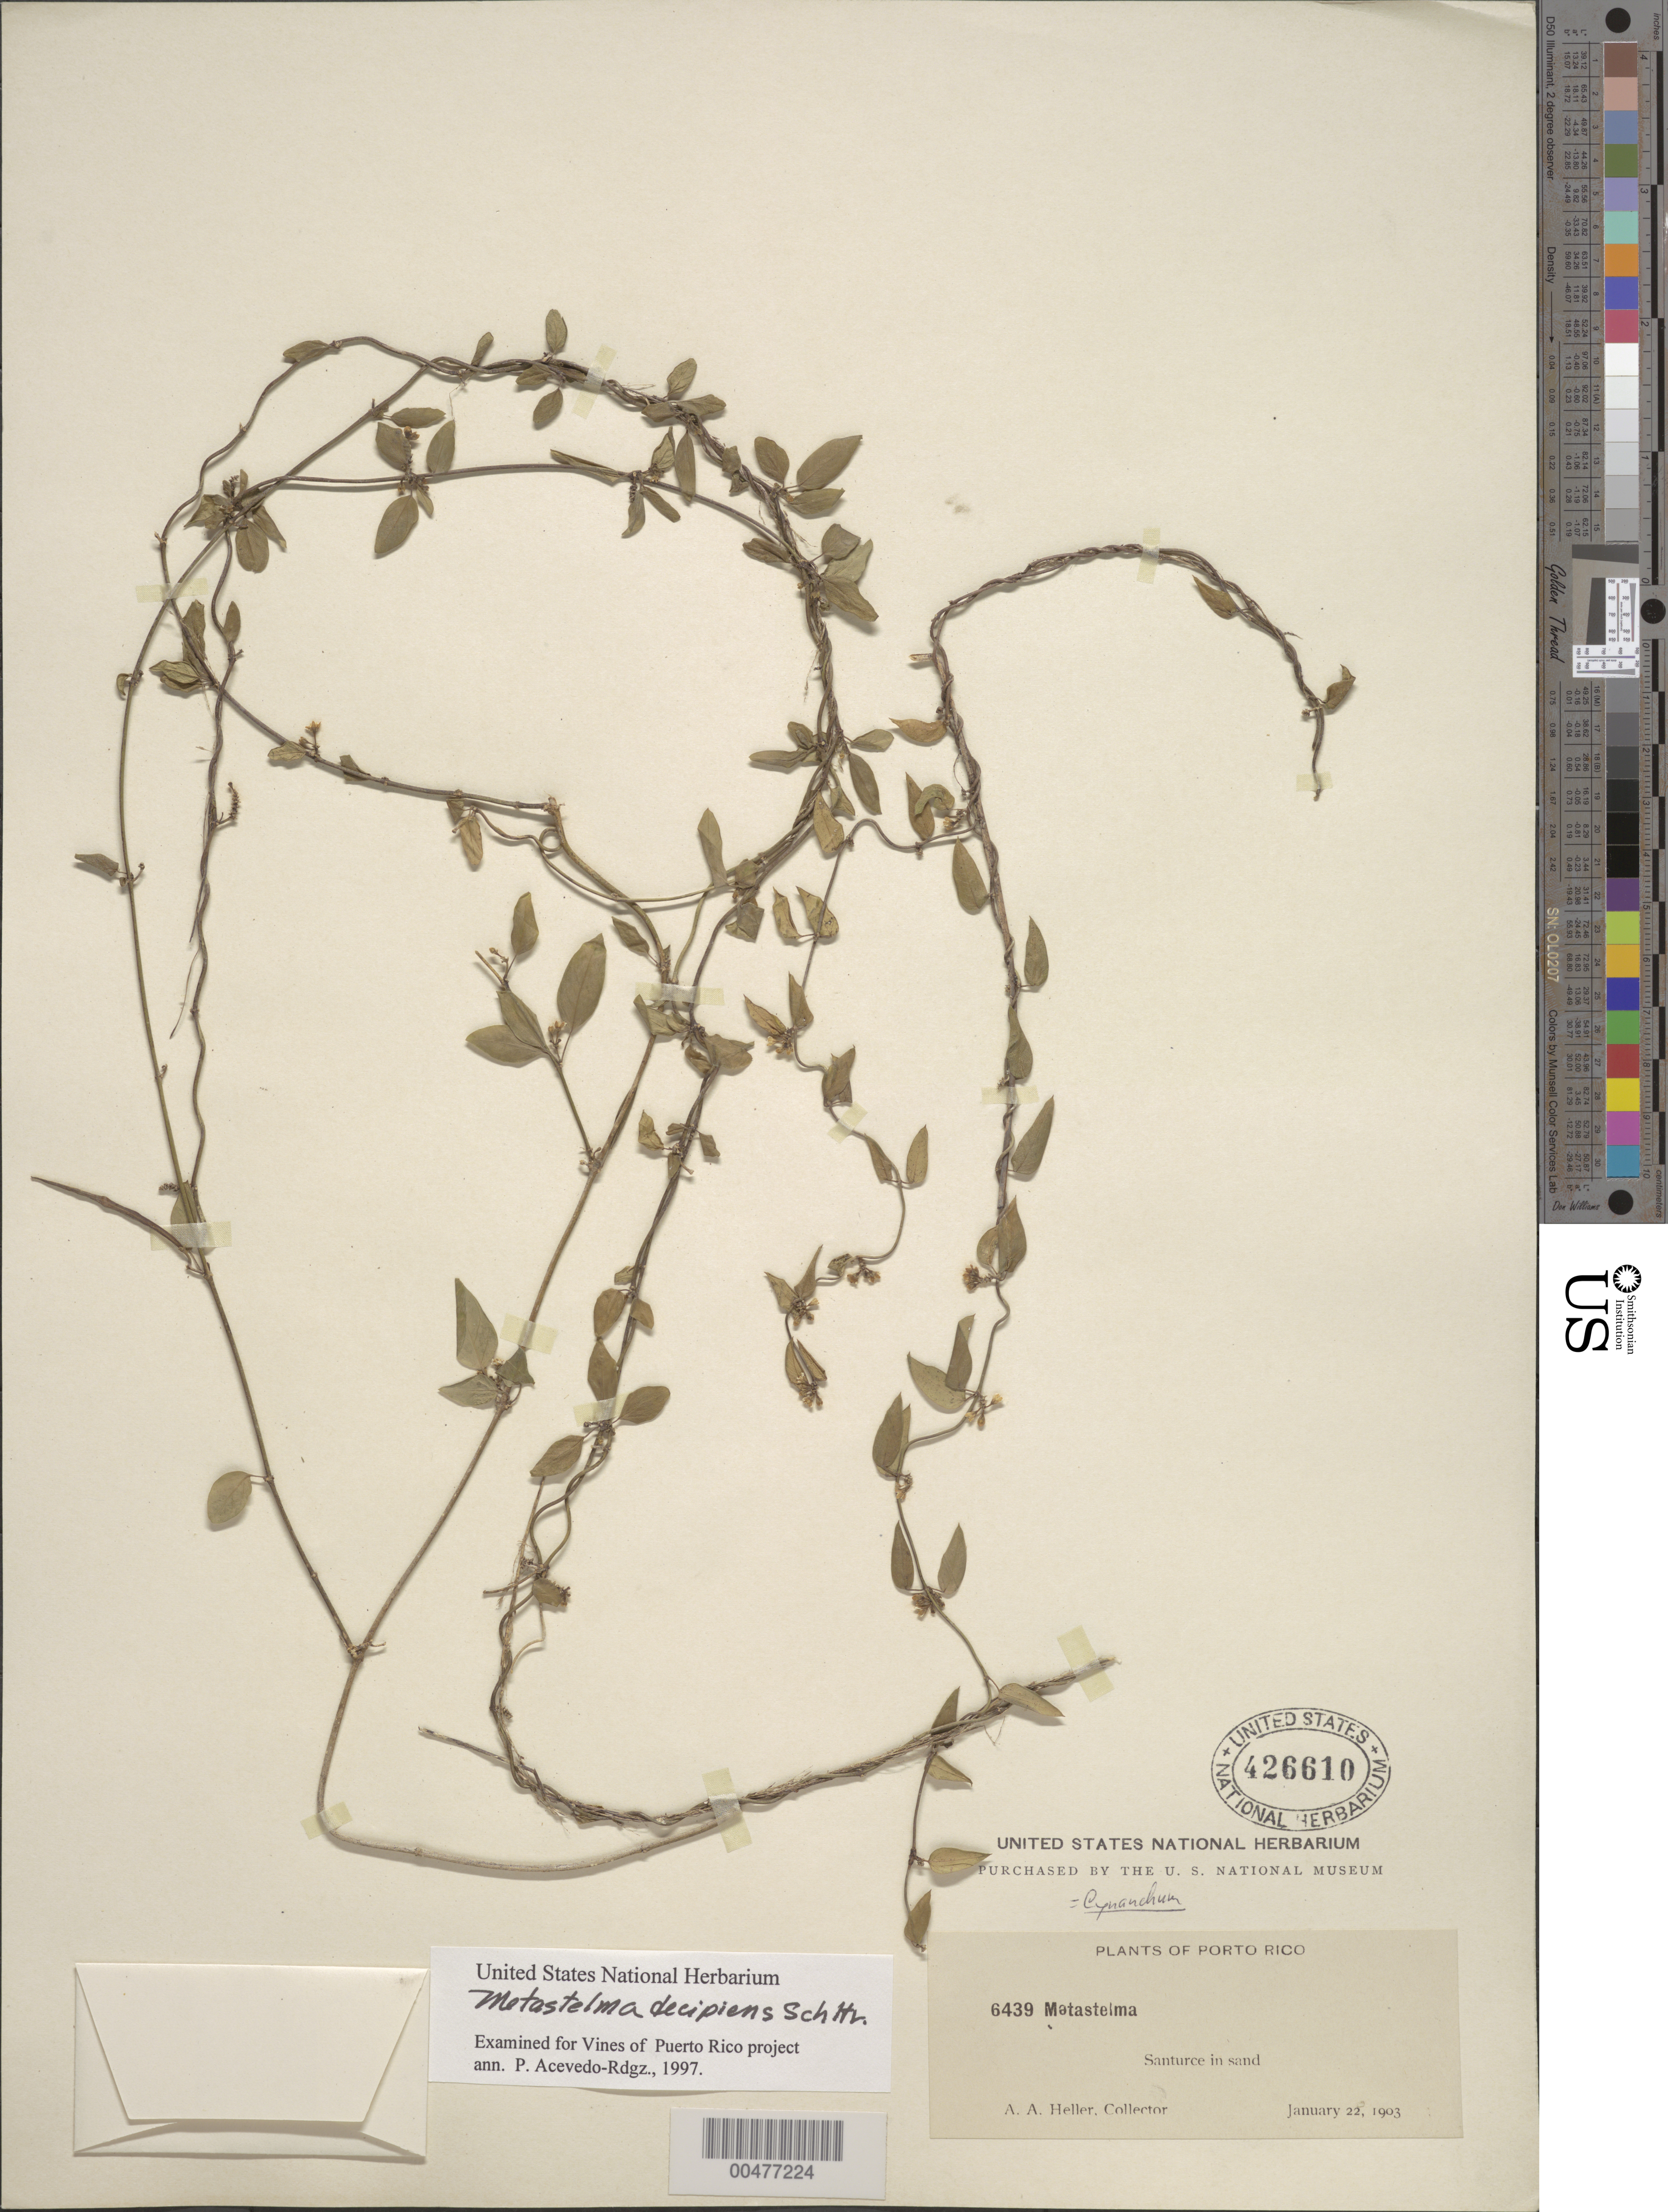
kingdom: Plantae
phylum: Tracheophyta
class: Magnoliopsida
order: Gentianales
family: Apocynaceae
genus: Cynanchum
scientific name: Cynanchum sp.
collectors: -- Heller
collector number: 6439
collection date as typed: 22 Jan 1903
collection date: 1903-01-22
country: Puerto Rico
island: Greater Antilles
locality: Santurce. In sand.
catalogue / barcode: US 426610